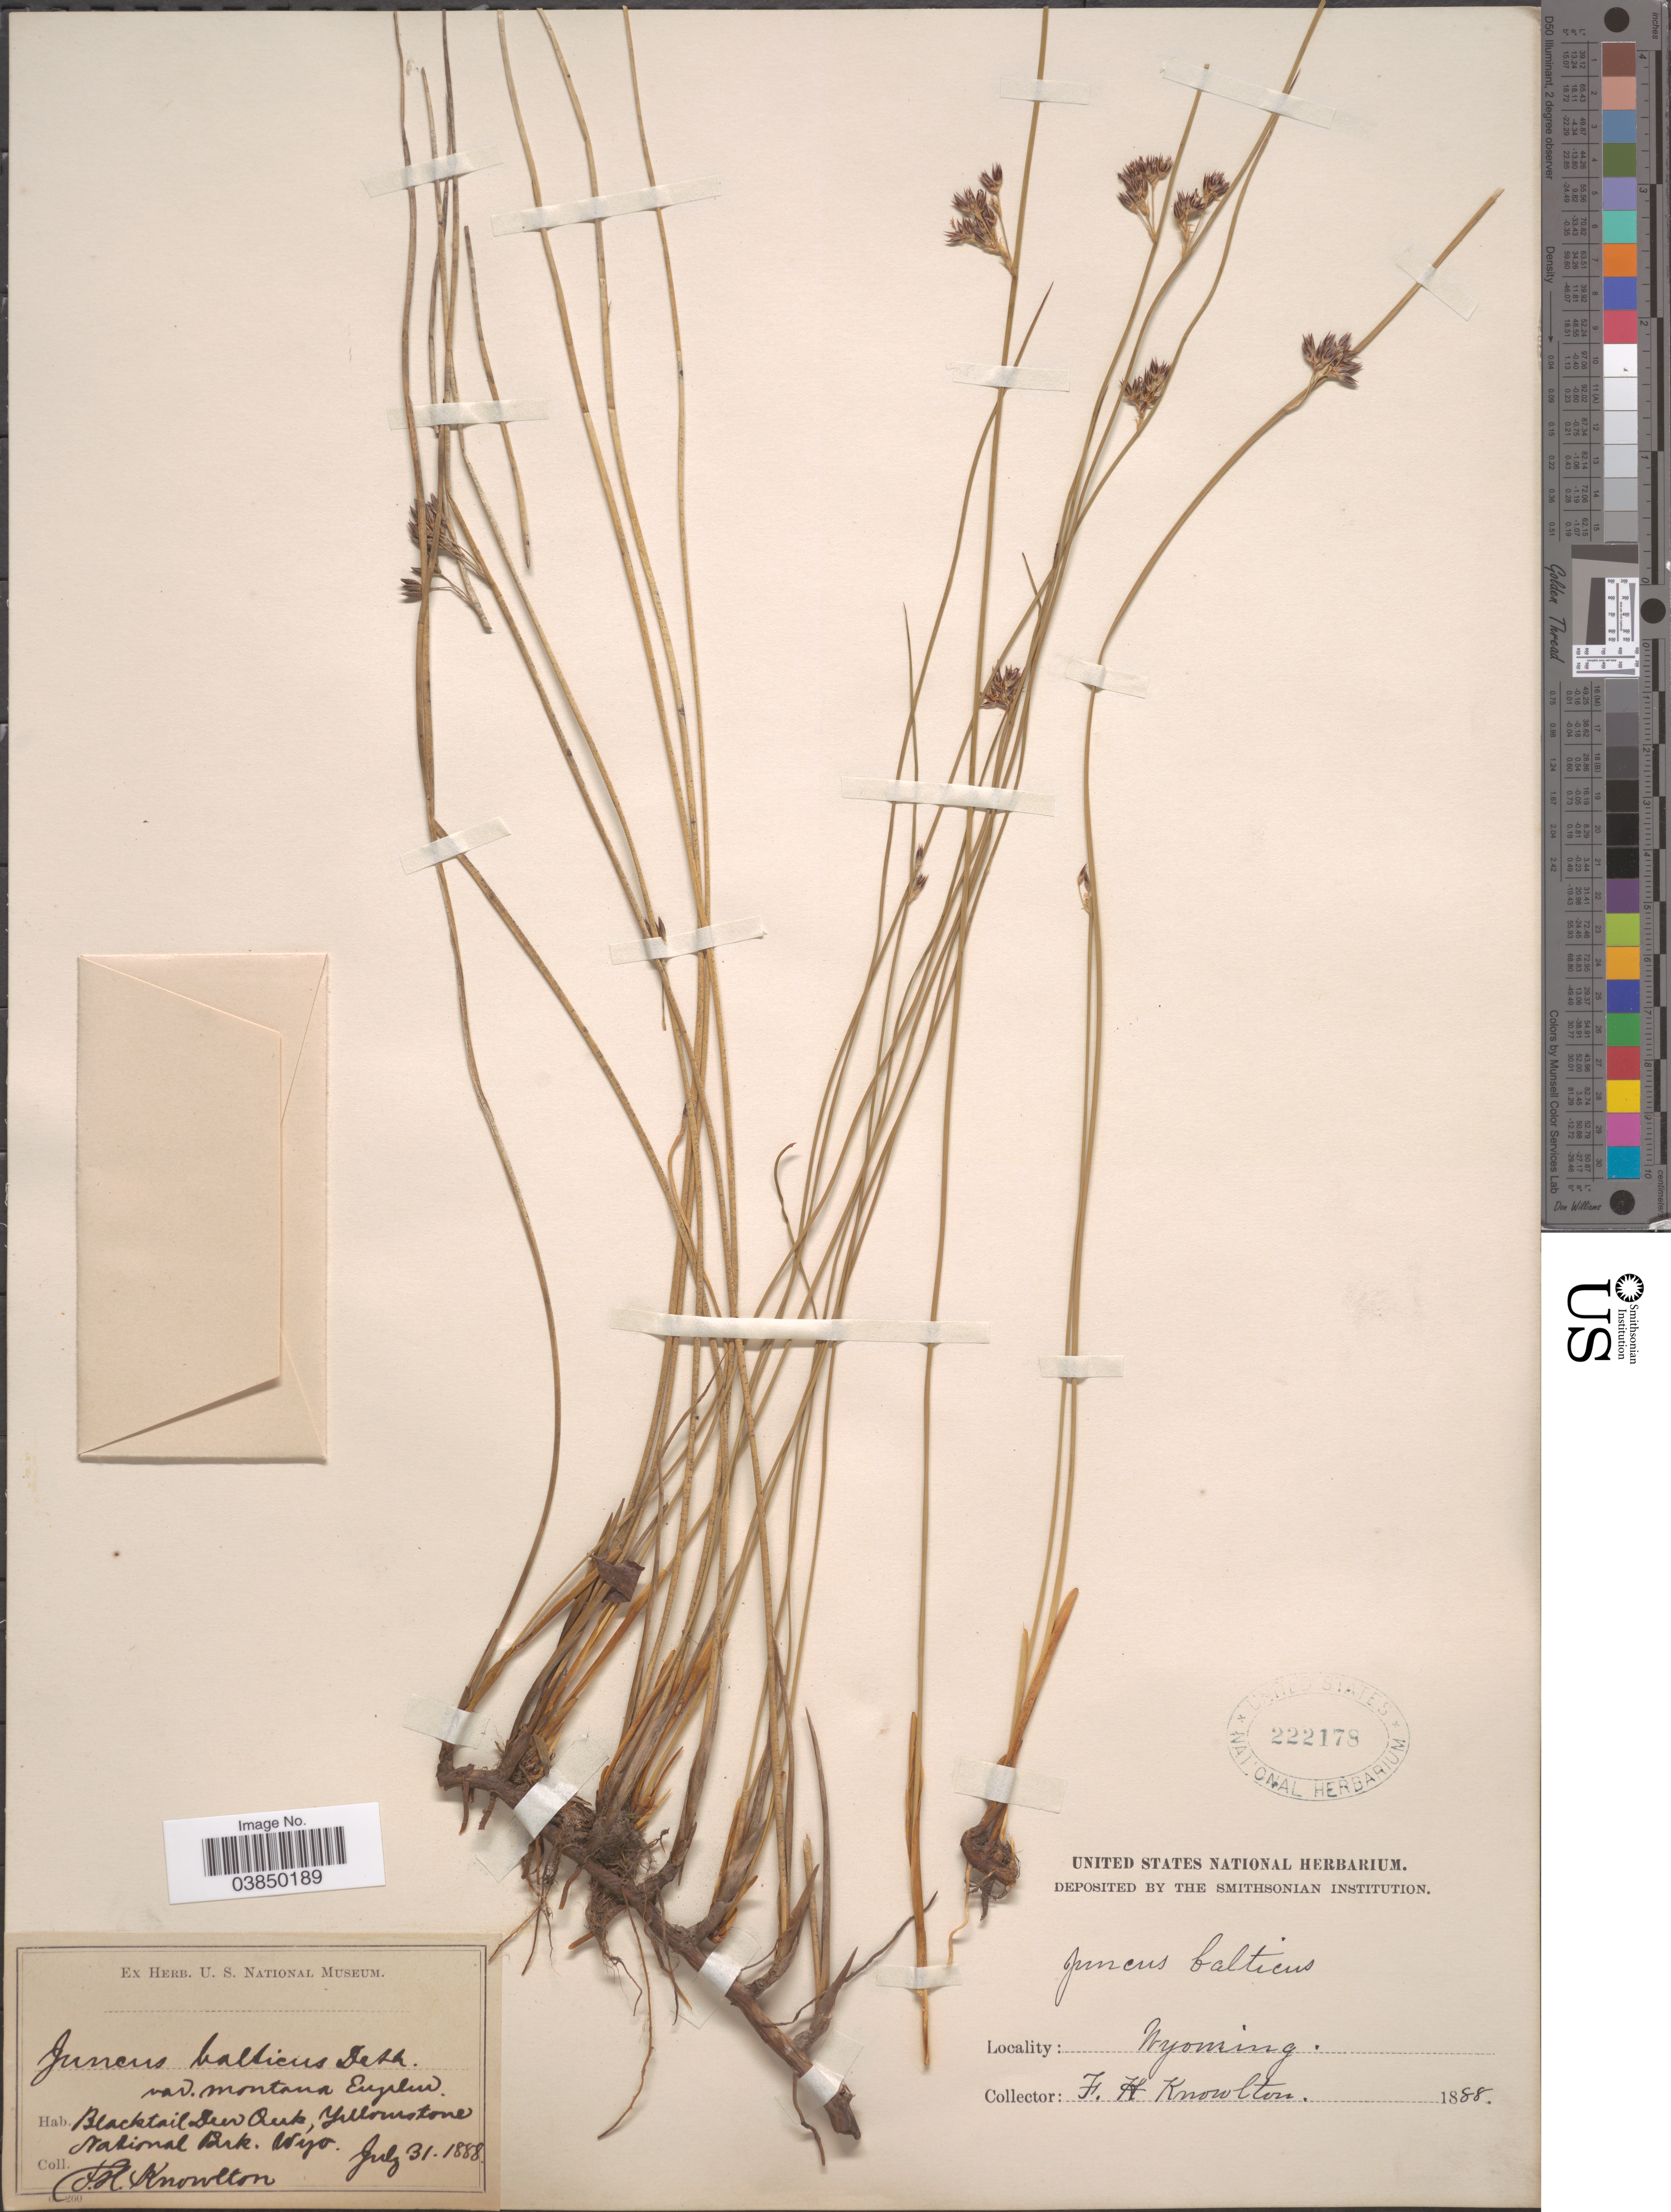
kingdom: Plantae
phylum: Tracheophyta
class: Liliopsida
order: Poales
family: Juncaceae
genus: Juncus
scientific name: Juncus balticus var. montanus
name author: Engelm.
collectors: F. H. Knowlton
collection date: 1888-07-31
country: United States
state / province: Wyoming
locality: Blacktail Deer Creek, Yellowstone National Park.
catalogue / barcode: US 222178